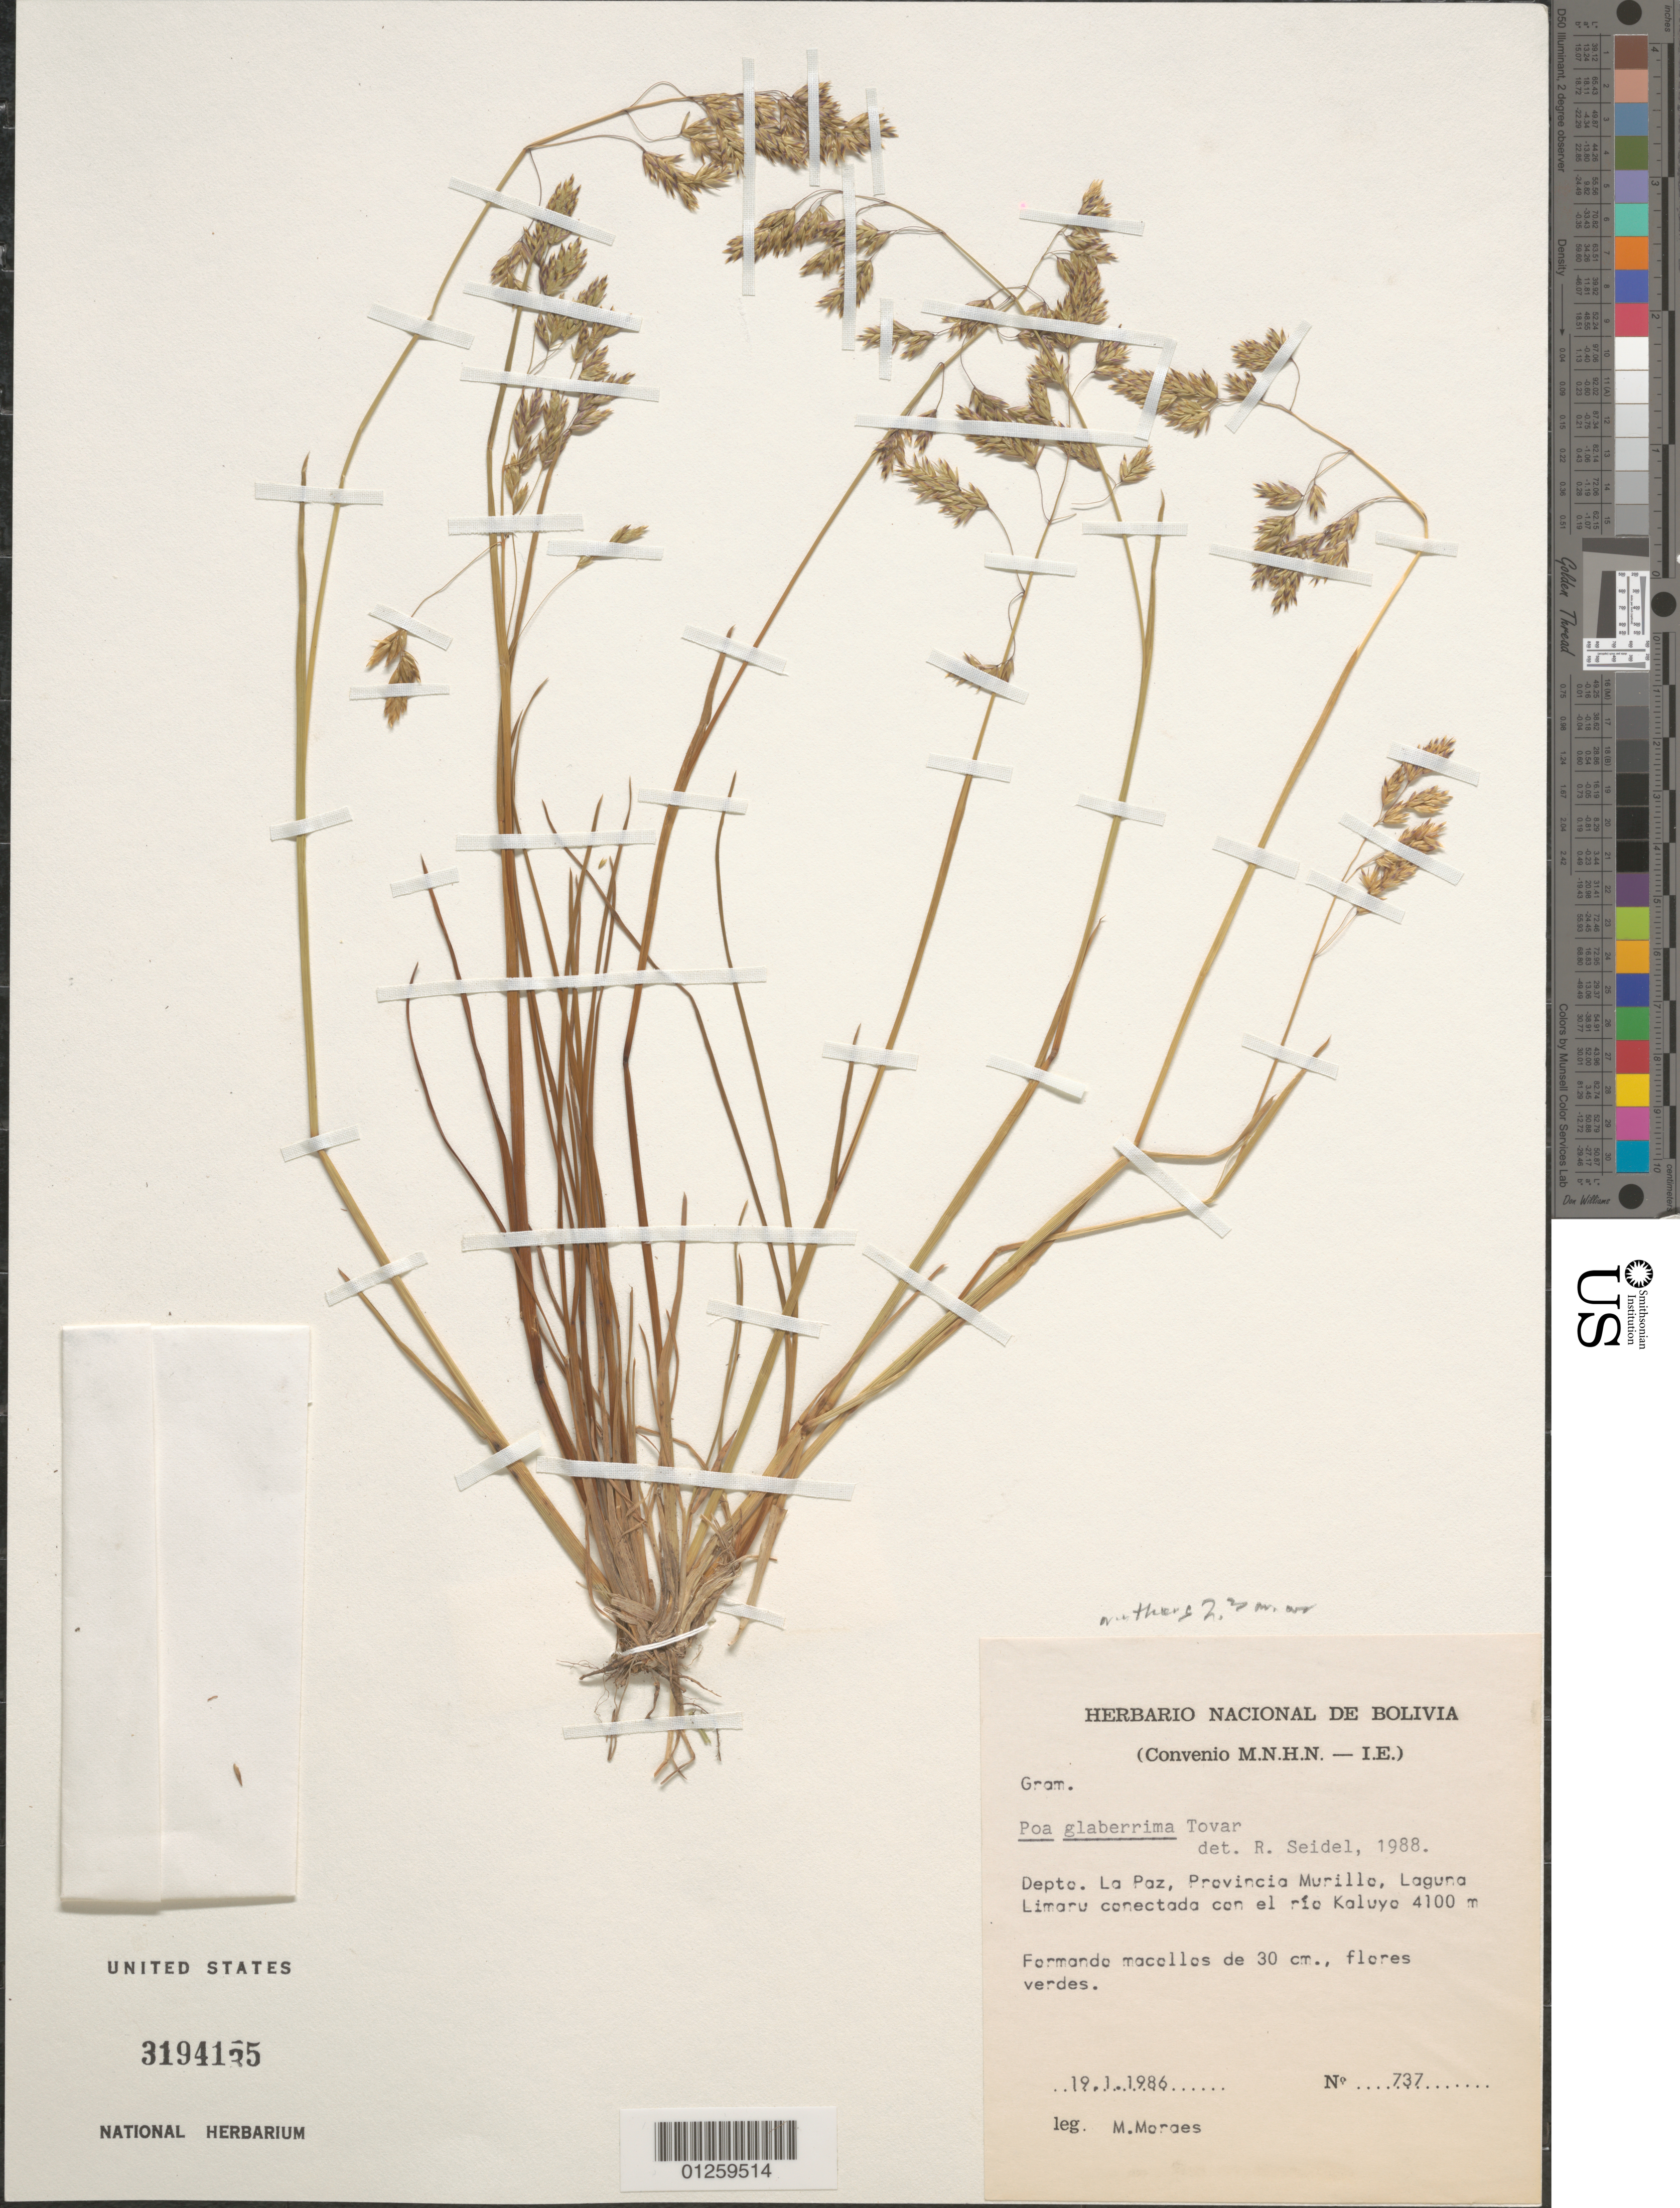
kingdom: Plantae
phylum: Tracheophyta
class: Liliopsida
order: Poales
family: Poaceae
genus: Poa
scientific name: Poa glaberrima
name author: Tovar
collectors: M. Moraes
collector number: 737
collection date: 1986-01-19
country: Bolivia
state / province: La Paz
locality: Depto. La Paz, Provincia Murillo, Laguna Limaru conectada con el río Kaluya.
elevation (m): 4100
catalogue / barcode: US 3194155